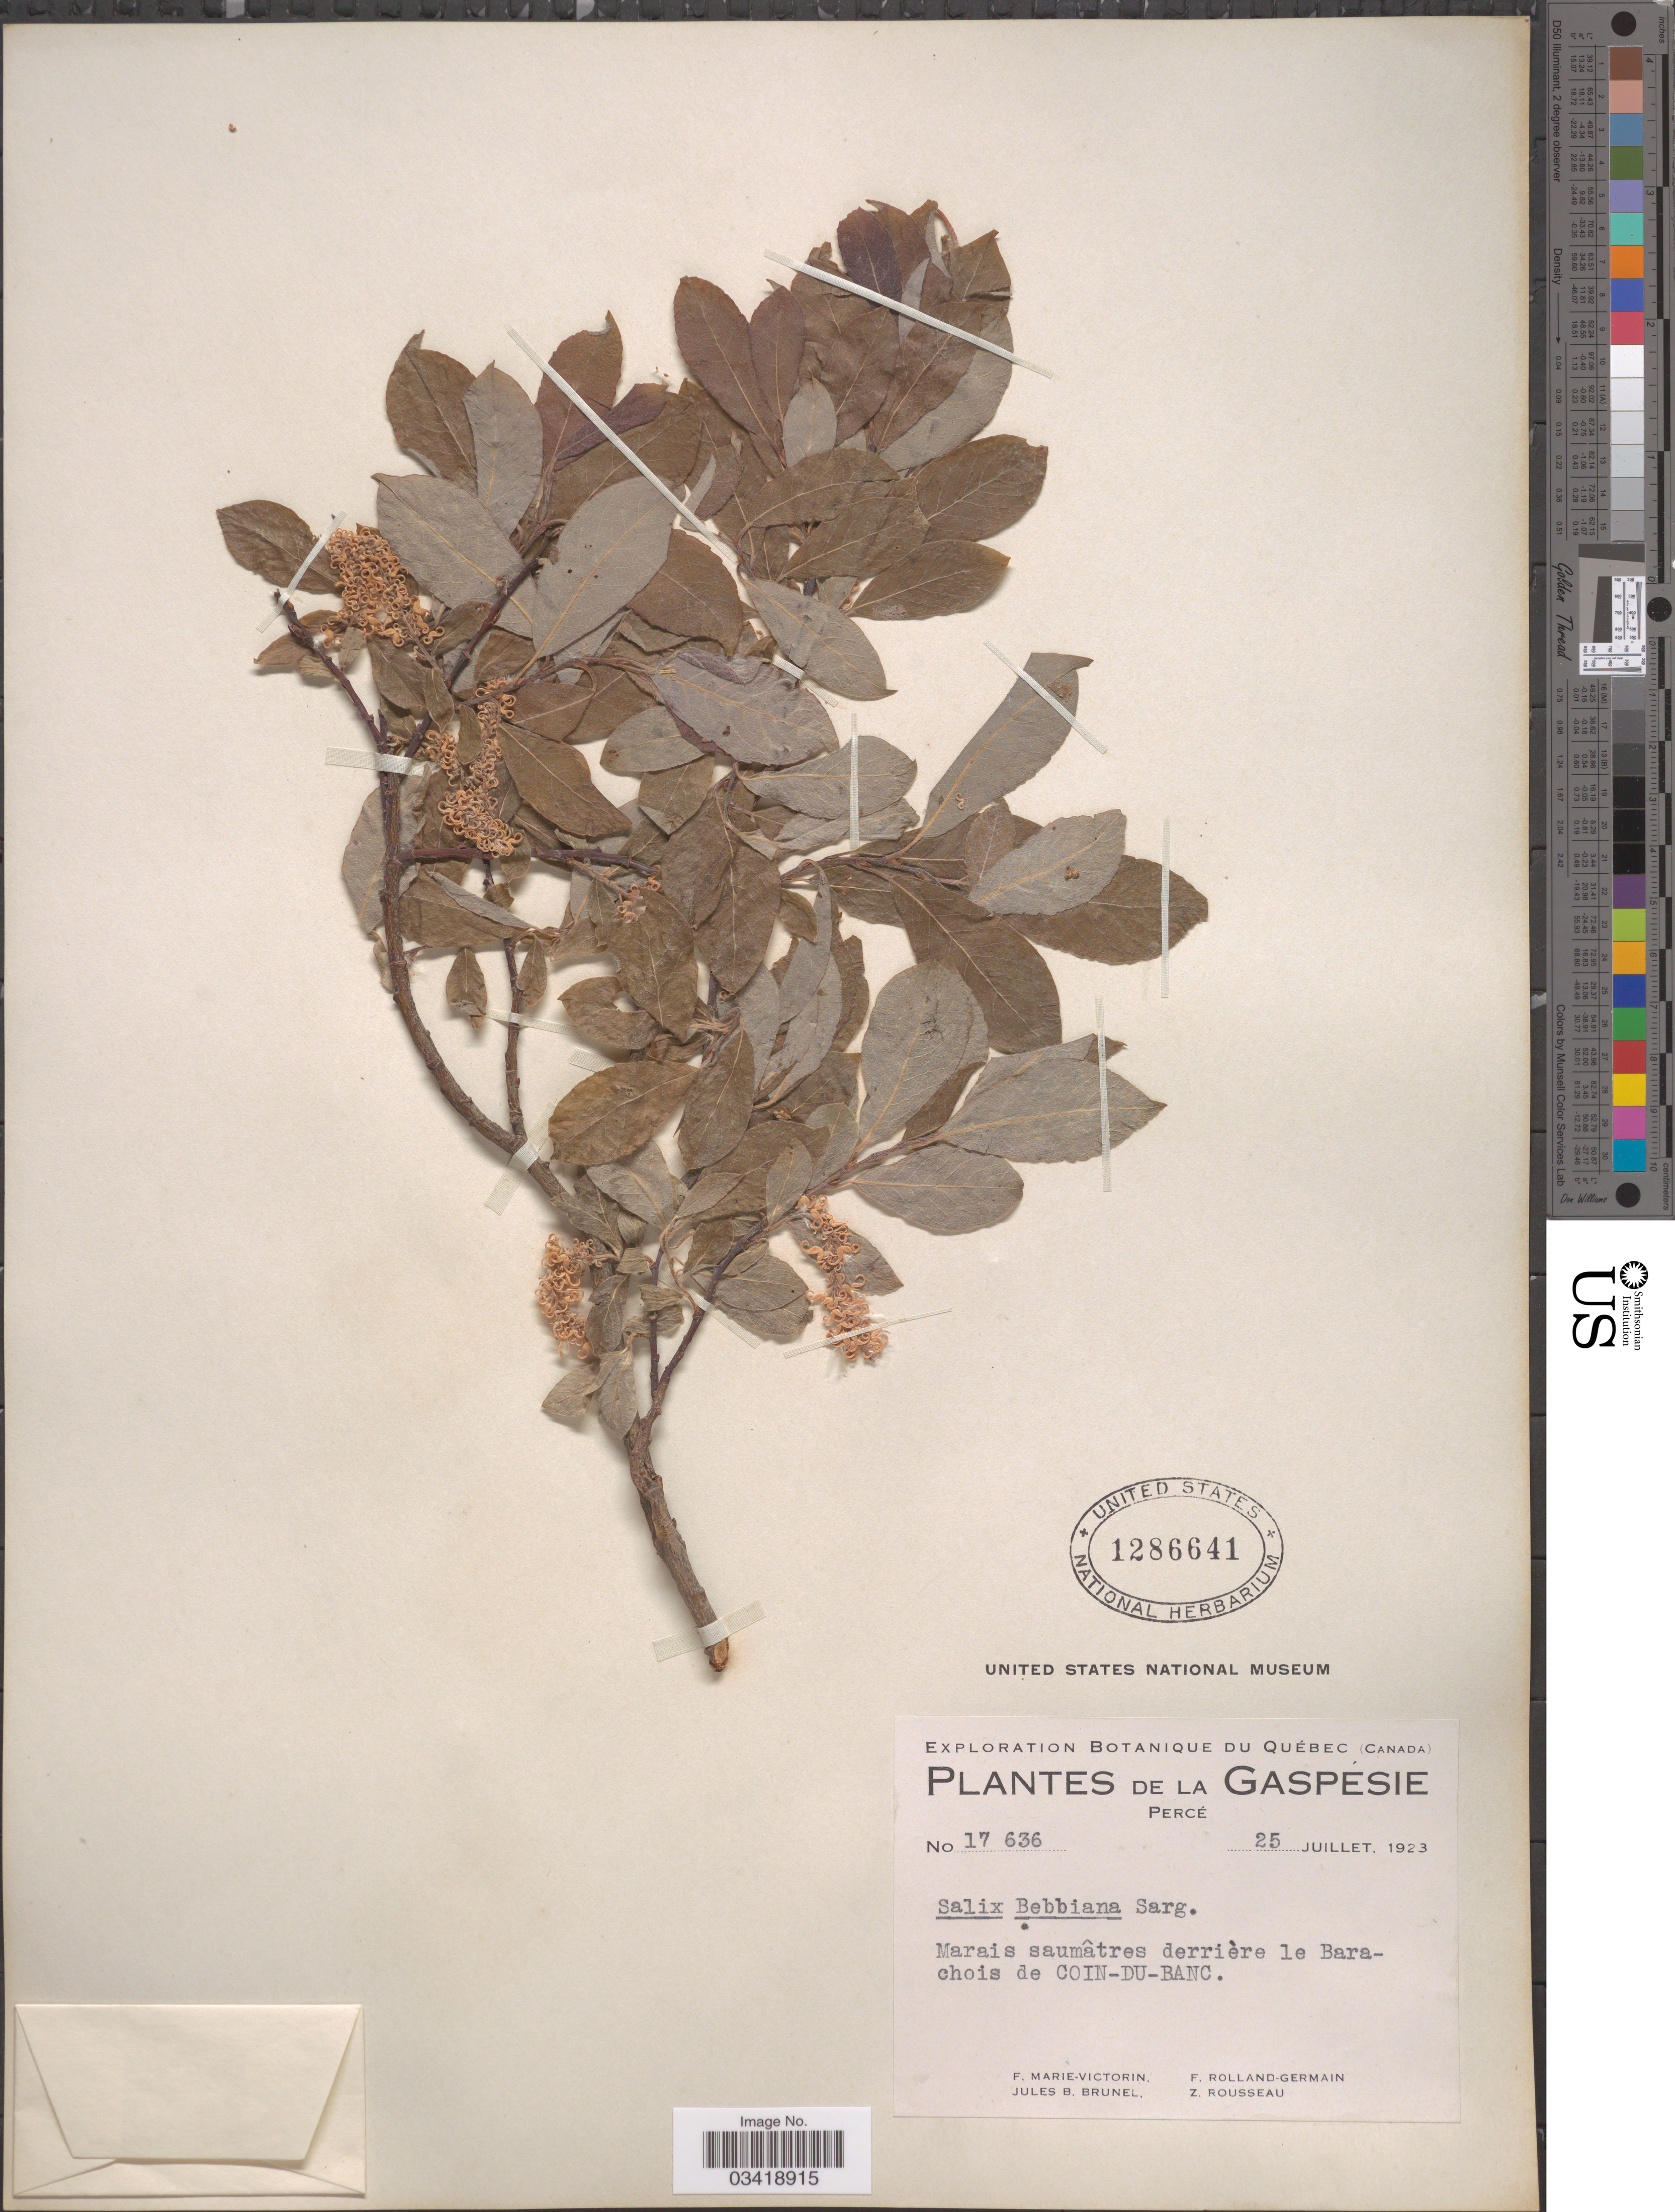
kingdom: Plantae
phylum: Tracheophyta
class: Magnoliopsida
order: Malpighiales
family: Salicaceae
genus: Salix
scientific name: Salix bebbiana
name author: Sarg.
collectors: F. Marie-Victorin, J. Brunel, Rolland-Germain & Z. Rousseau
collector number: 17636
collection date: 1923-07-25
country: Canada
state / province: Quebec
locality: Gaspesie. Percé. Marais saumâtres derrière le Barachois de Coin-du-Banc.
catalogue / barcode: US 1286641